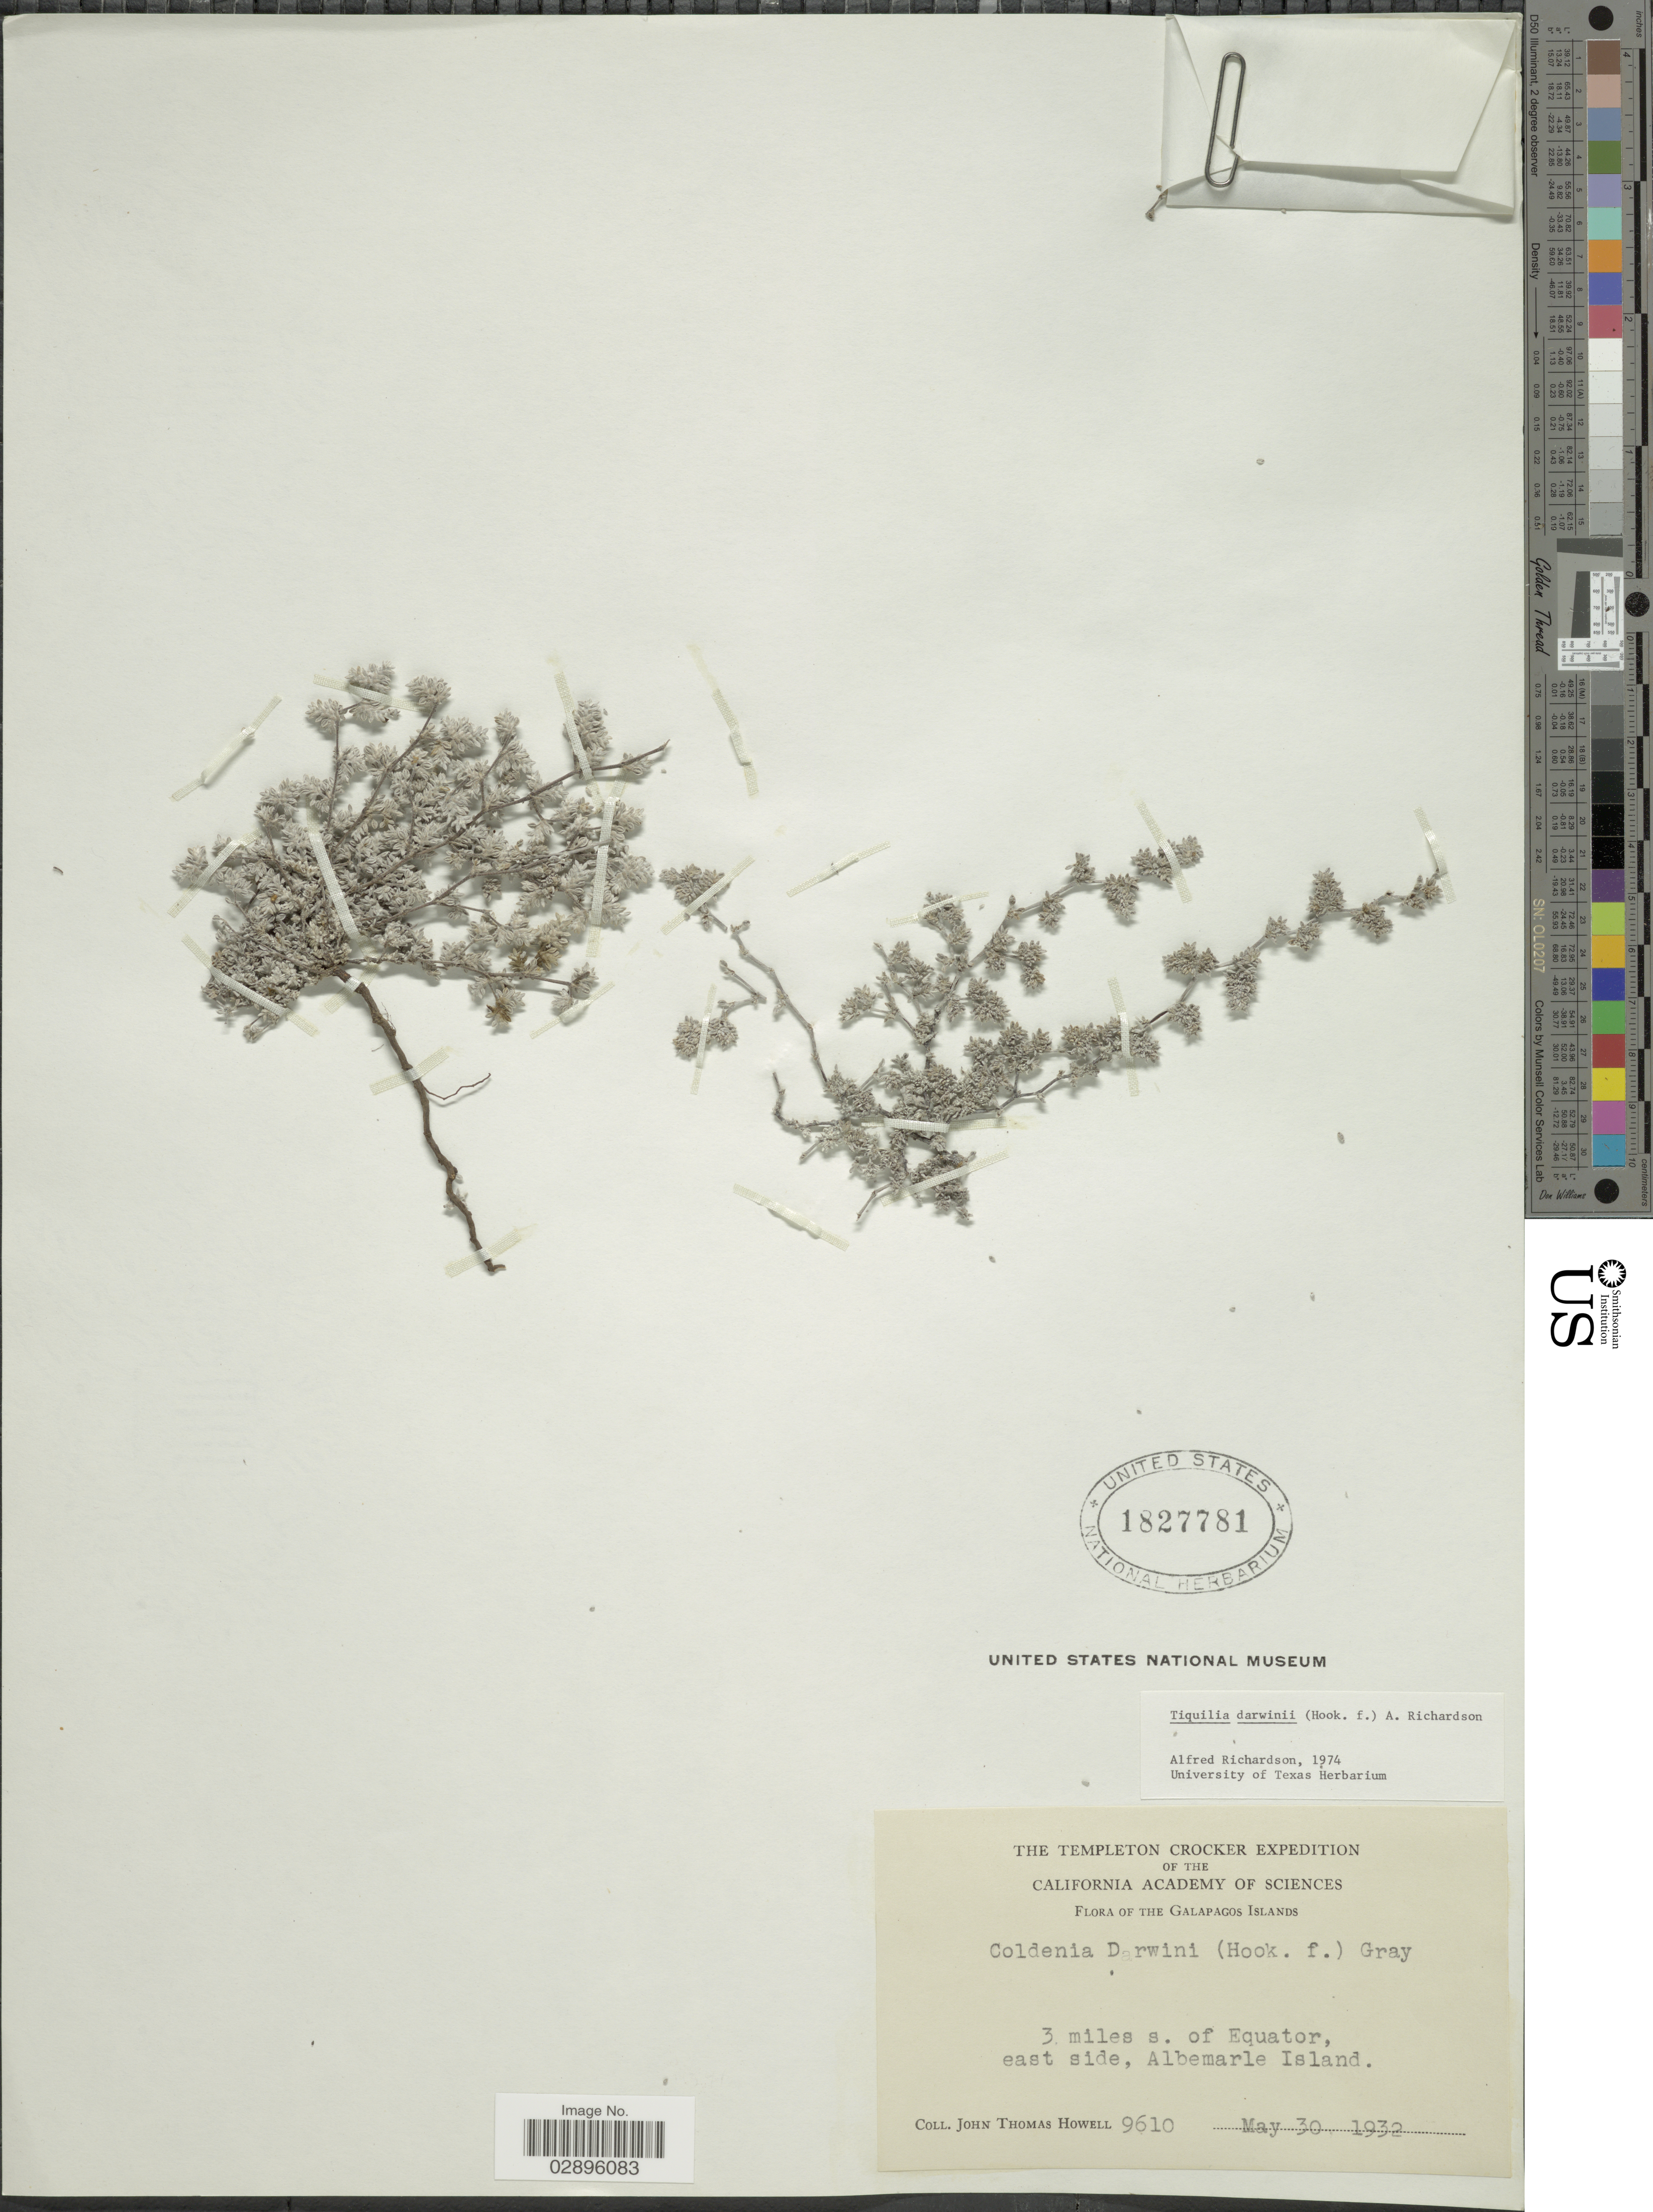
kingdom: Plantae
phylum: Tracheophyta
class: Magnoliopsida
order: Boraginales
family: Ehretiaceae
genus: Tiquilia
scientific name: Tiquilia darwinii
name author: (Hook. f.) A.T. Richardson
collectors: J. T. Howell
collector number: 9610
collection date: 1932-05-30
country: Ecuador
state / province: Colón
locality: The Galapagos Islands. 3 miles s. of Equator, east side, Albemarle Island.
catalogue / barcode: US 1827781